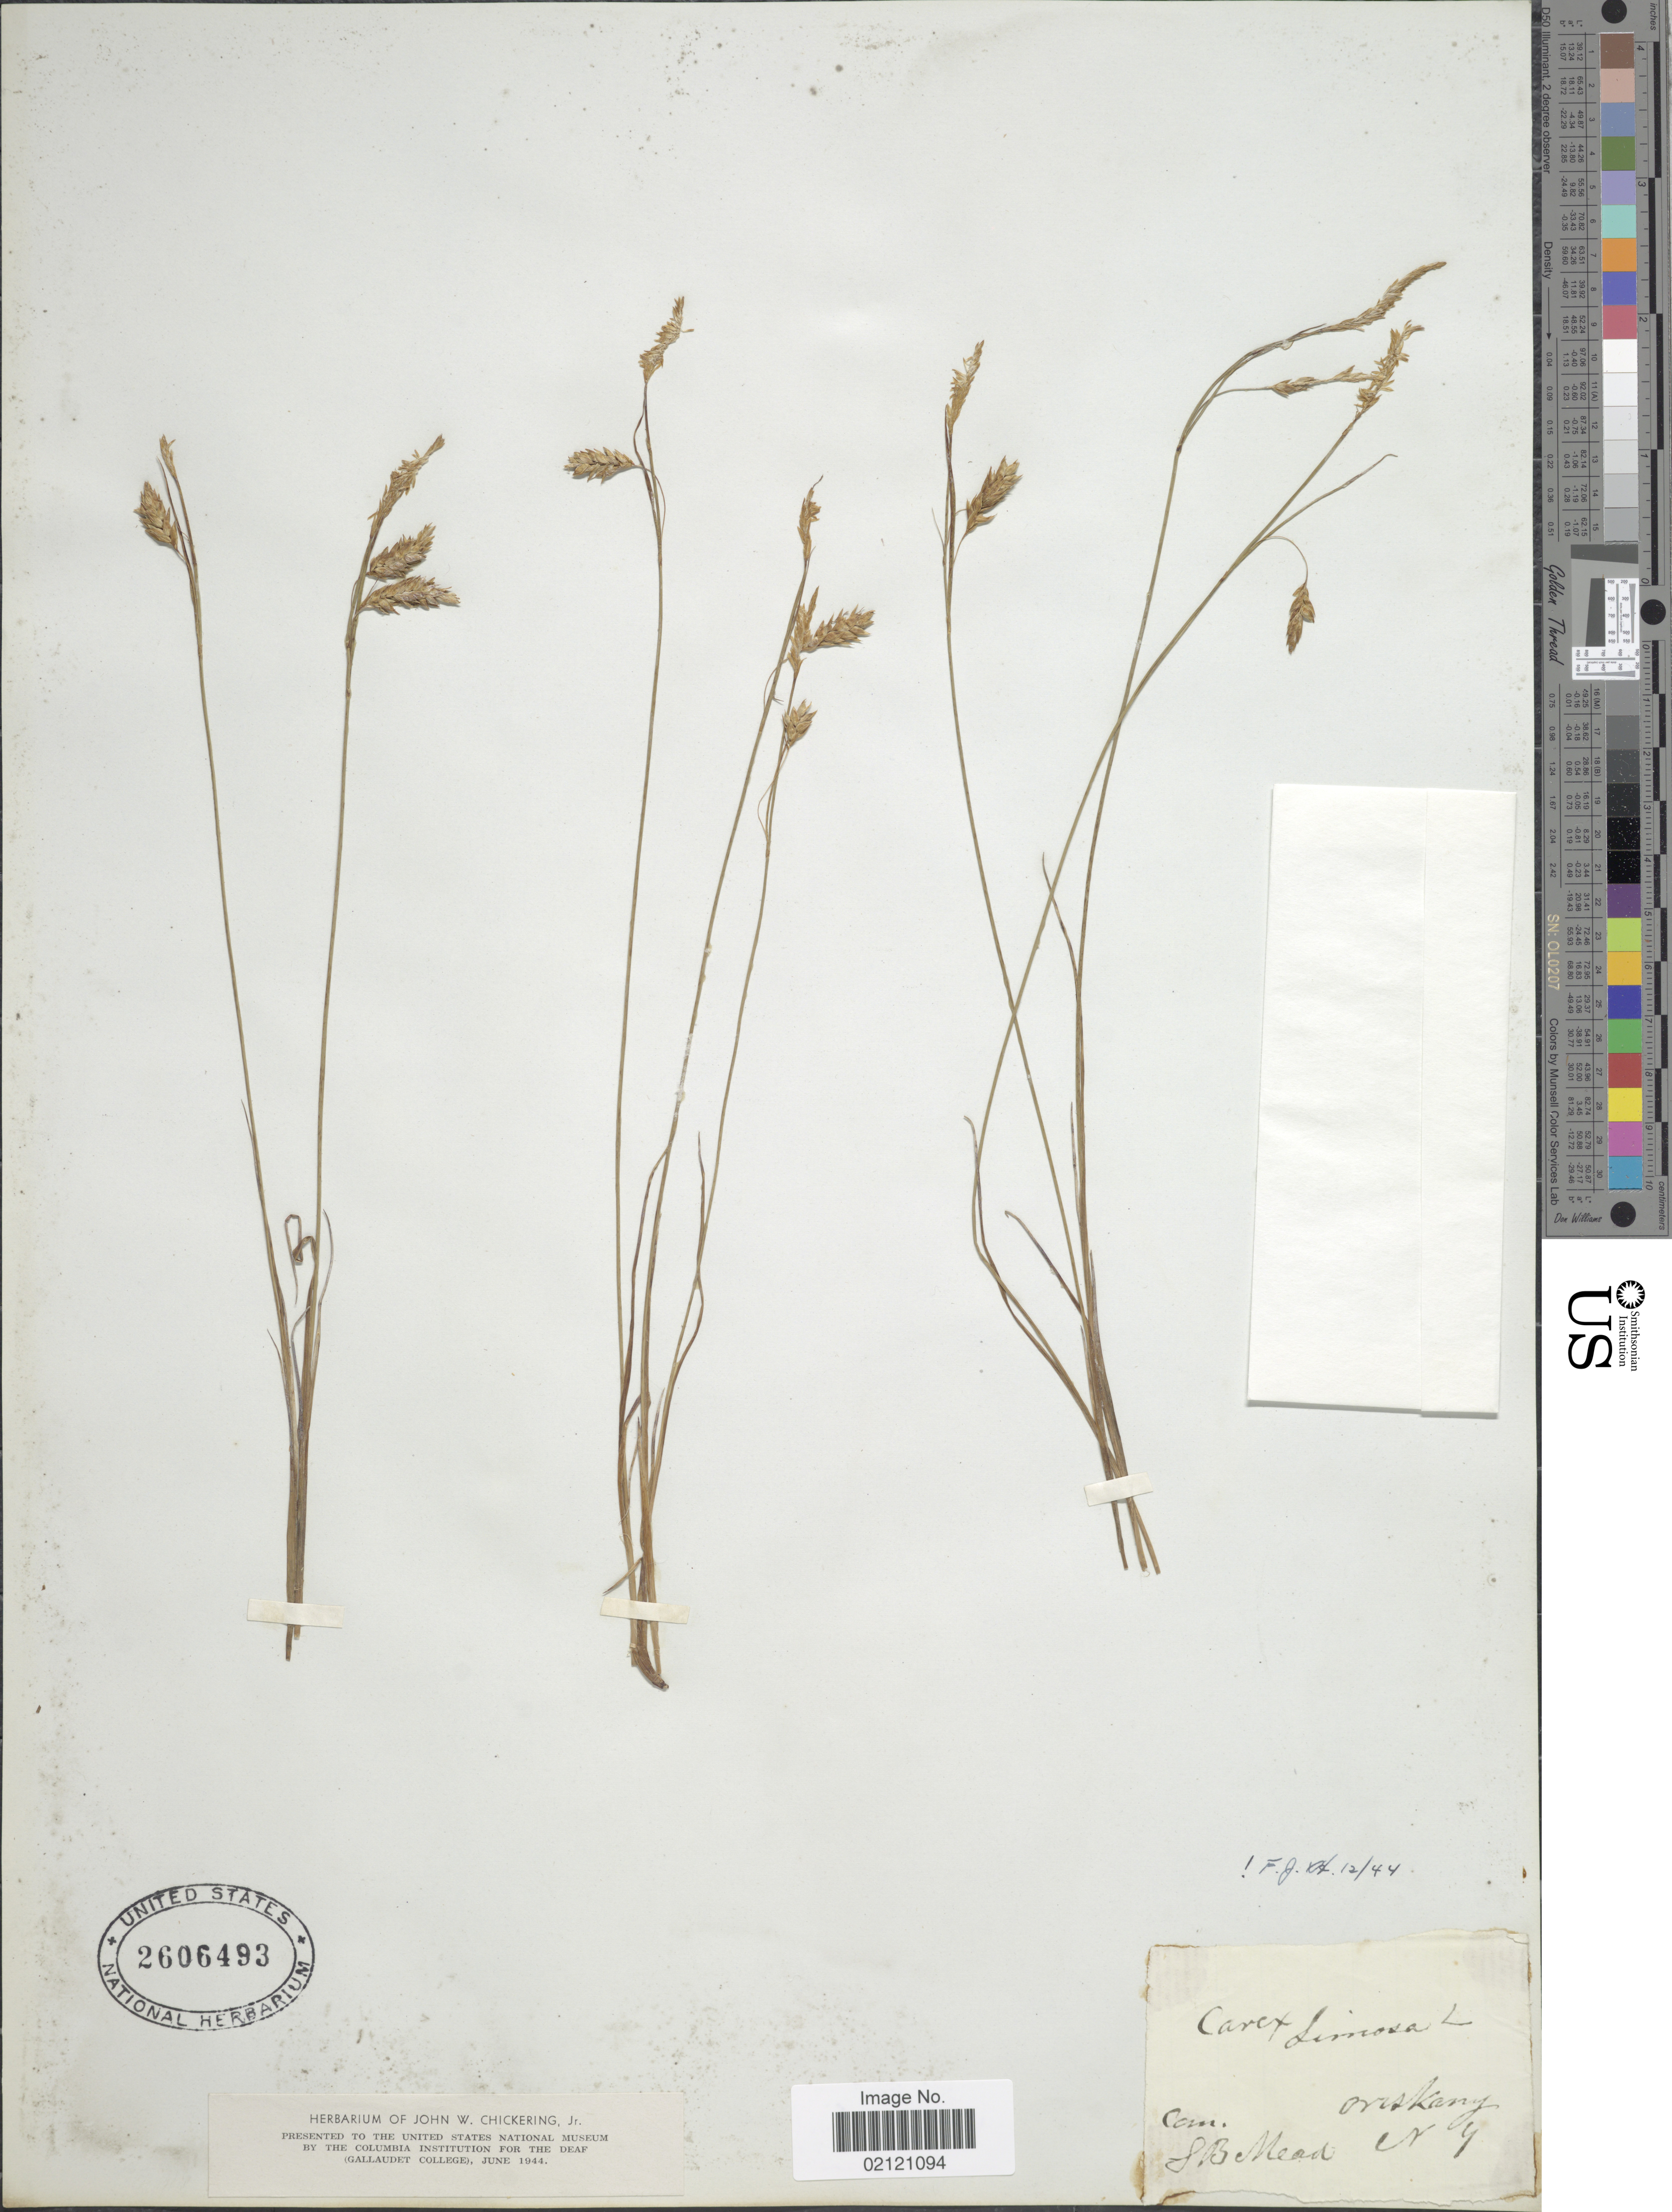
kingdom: Plantae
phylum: Tracheophyta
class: Liliopsida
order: Poales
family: Cyperaceae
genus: Carex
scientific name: Carex limosa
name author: L.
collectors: J. Mead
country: United States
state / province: New York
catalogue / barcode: US 2606493